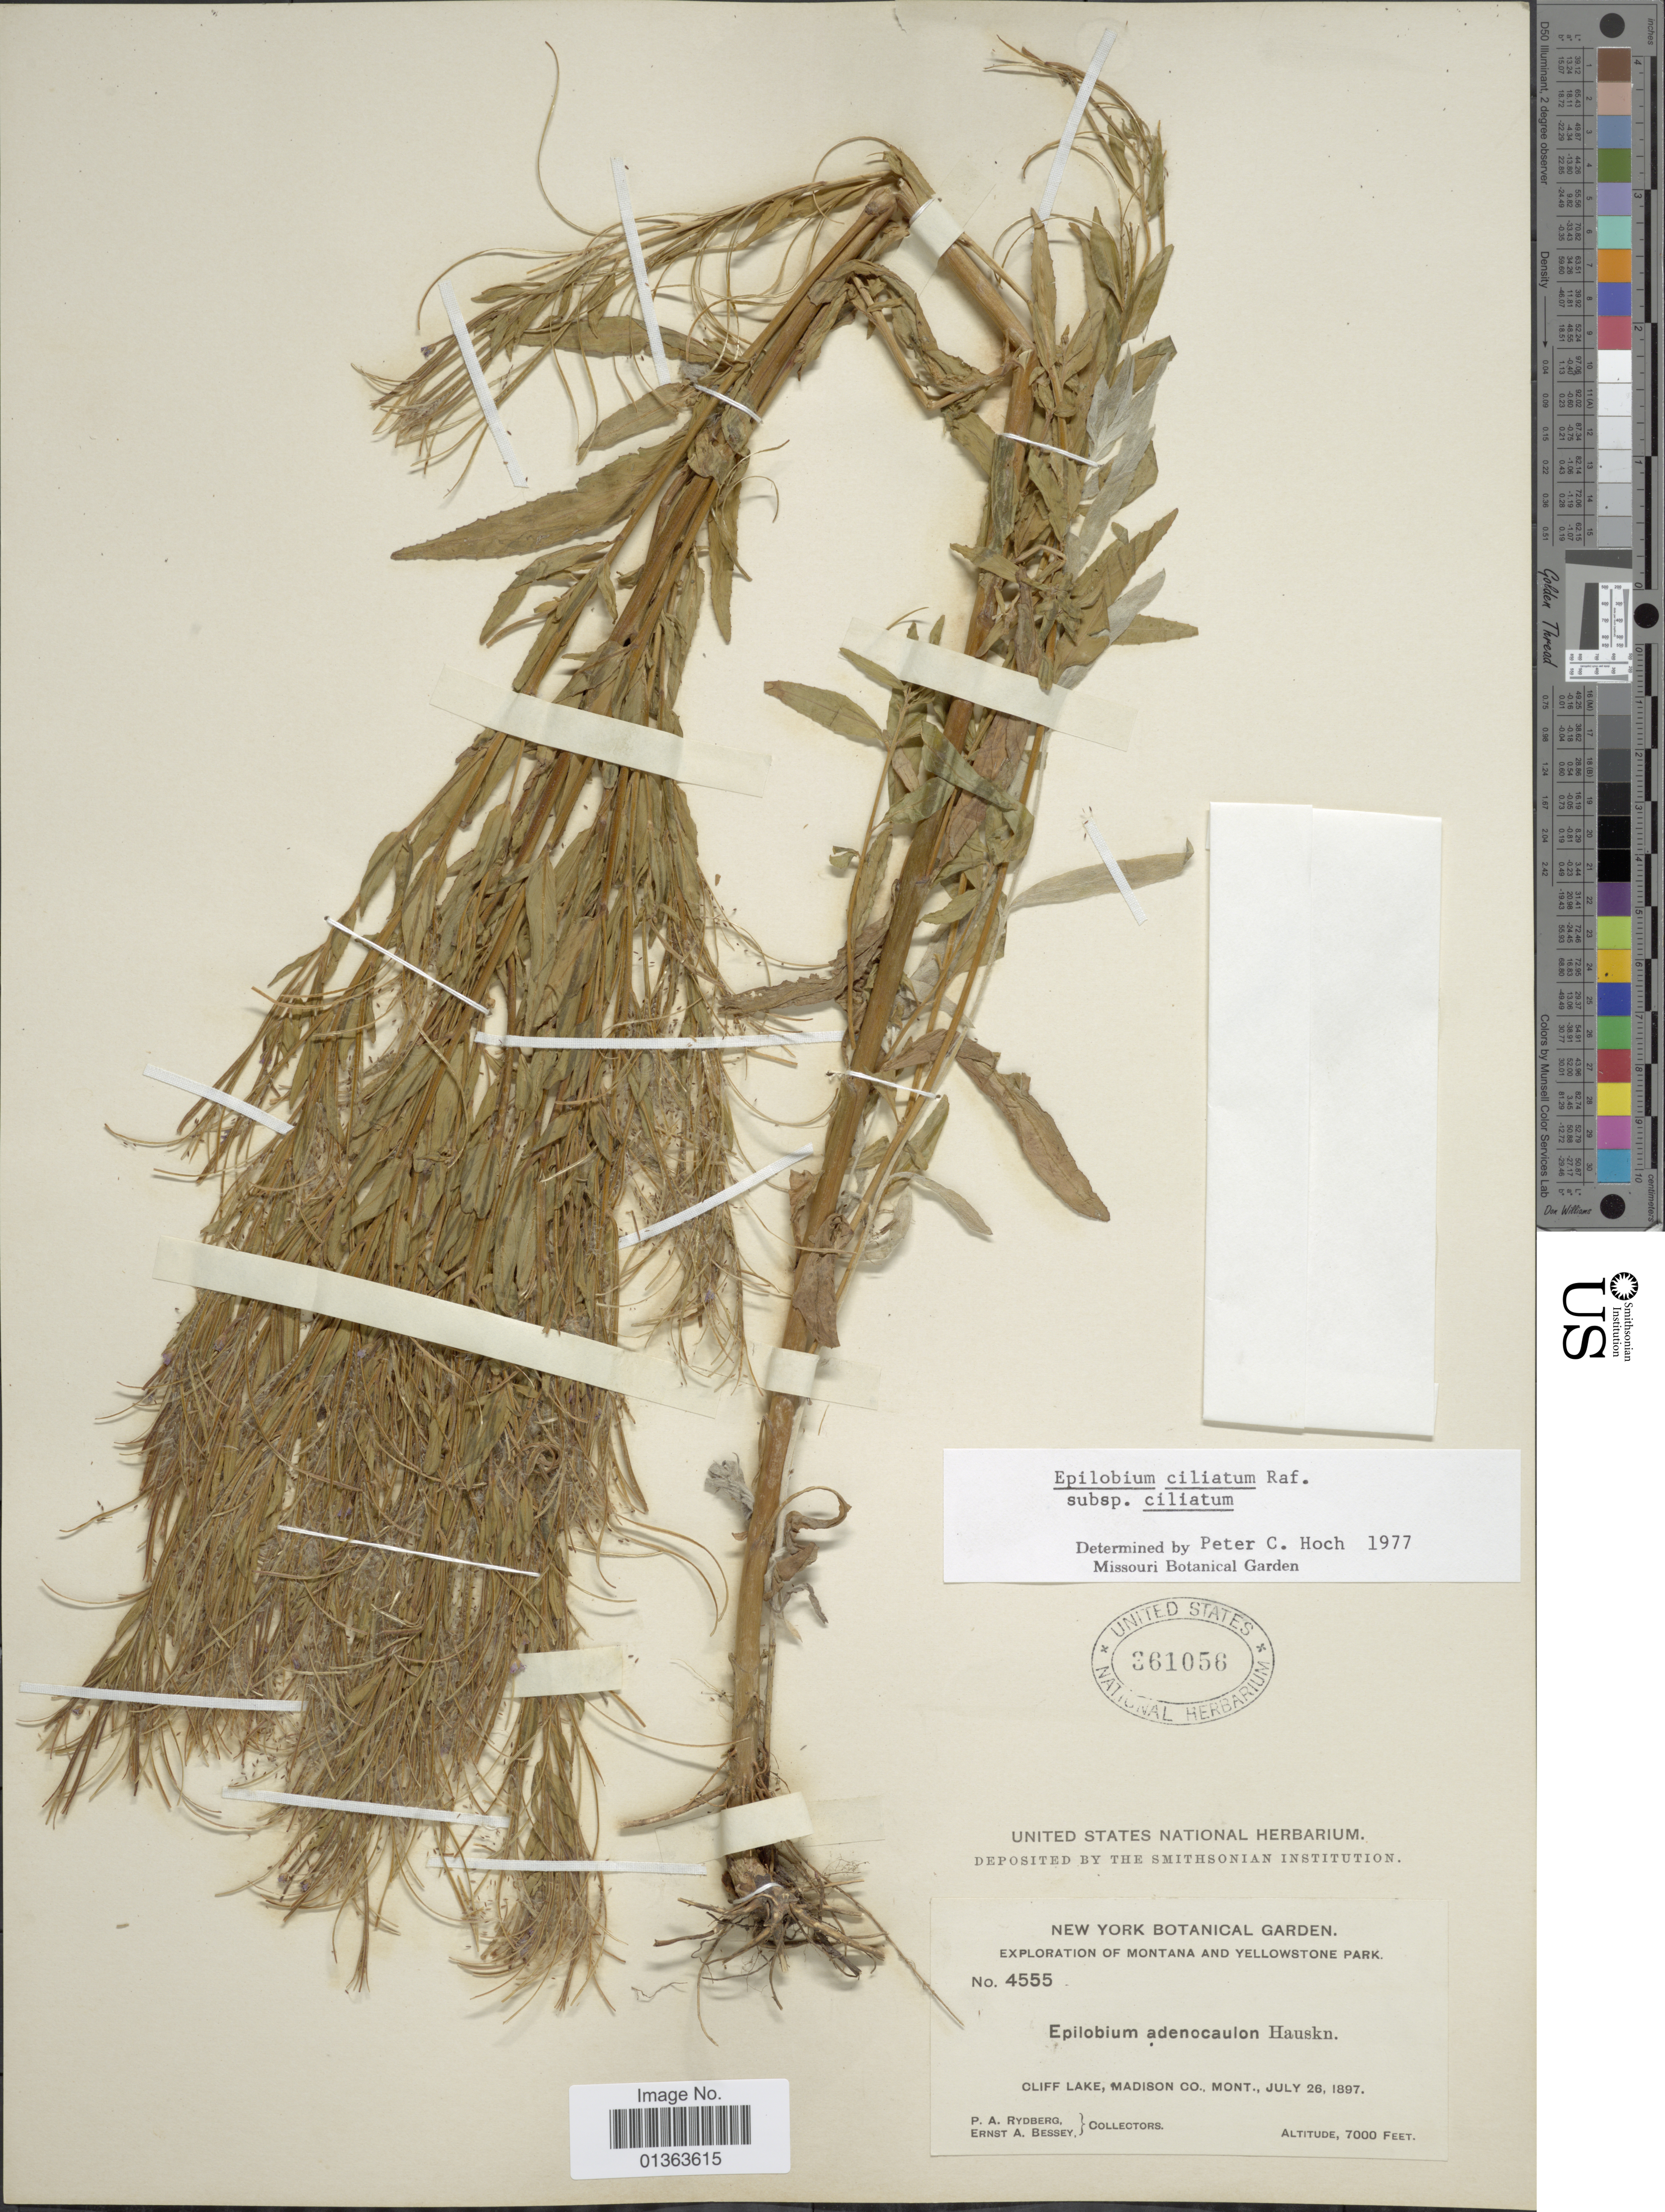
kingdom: Plantae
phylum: Tracheophyta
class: Magnoliopsida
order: Myrtales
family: Onagraceae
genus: Epilobium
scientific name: Epilobium ciliatum subsp. ciliatum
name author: Raf.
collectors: P. A. Rydberg & E. A. Bessey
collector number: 4555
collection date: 1897-07-26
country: United States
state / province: Montana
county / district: Madison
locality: Cliff Lake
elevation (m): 2134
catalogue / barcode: US 361056